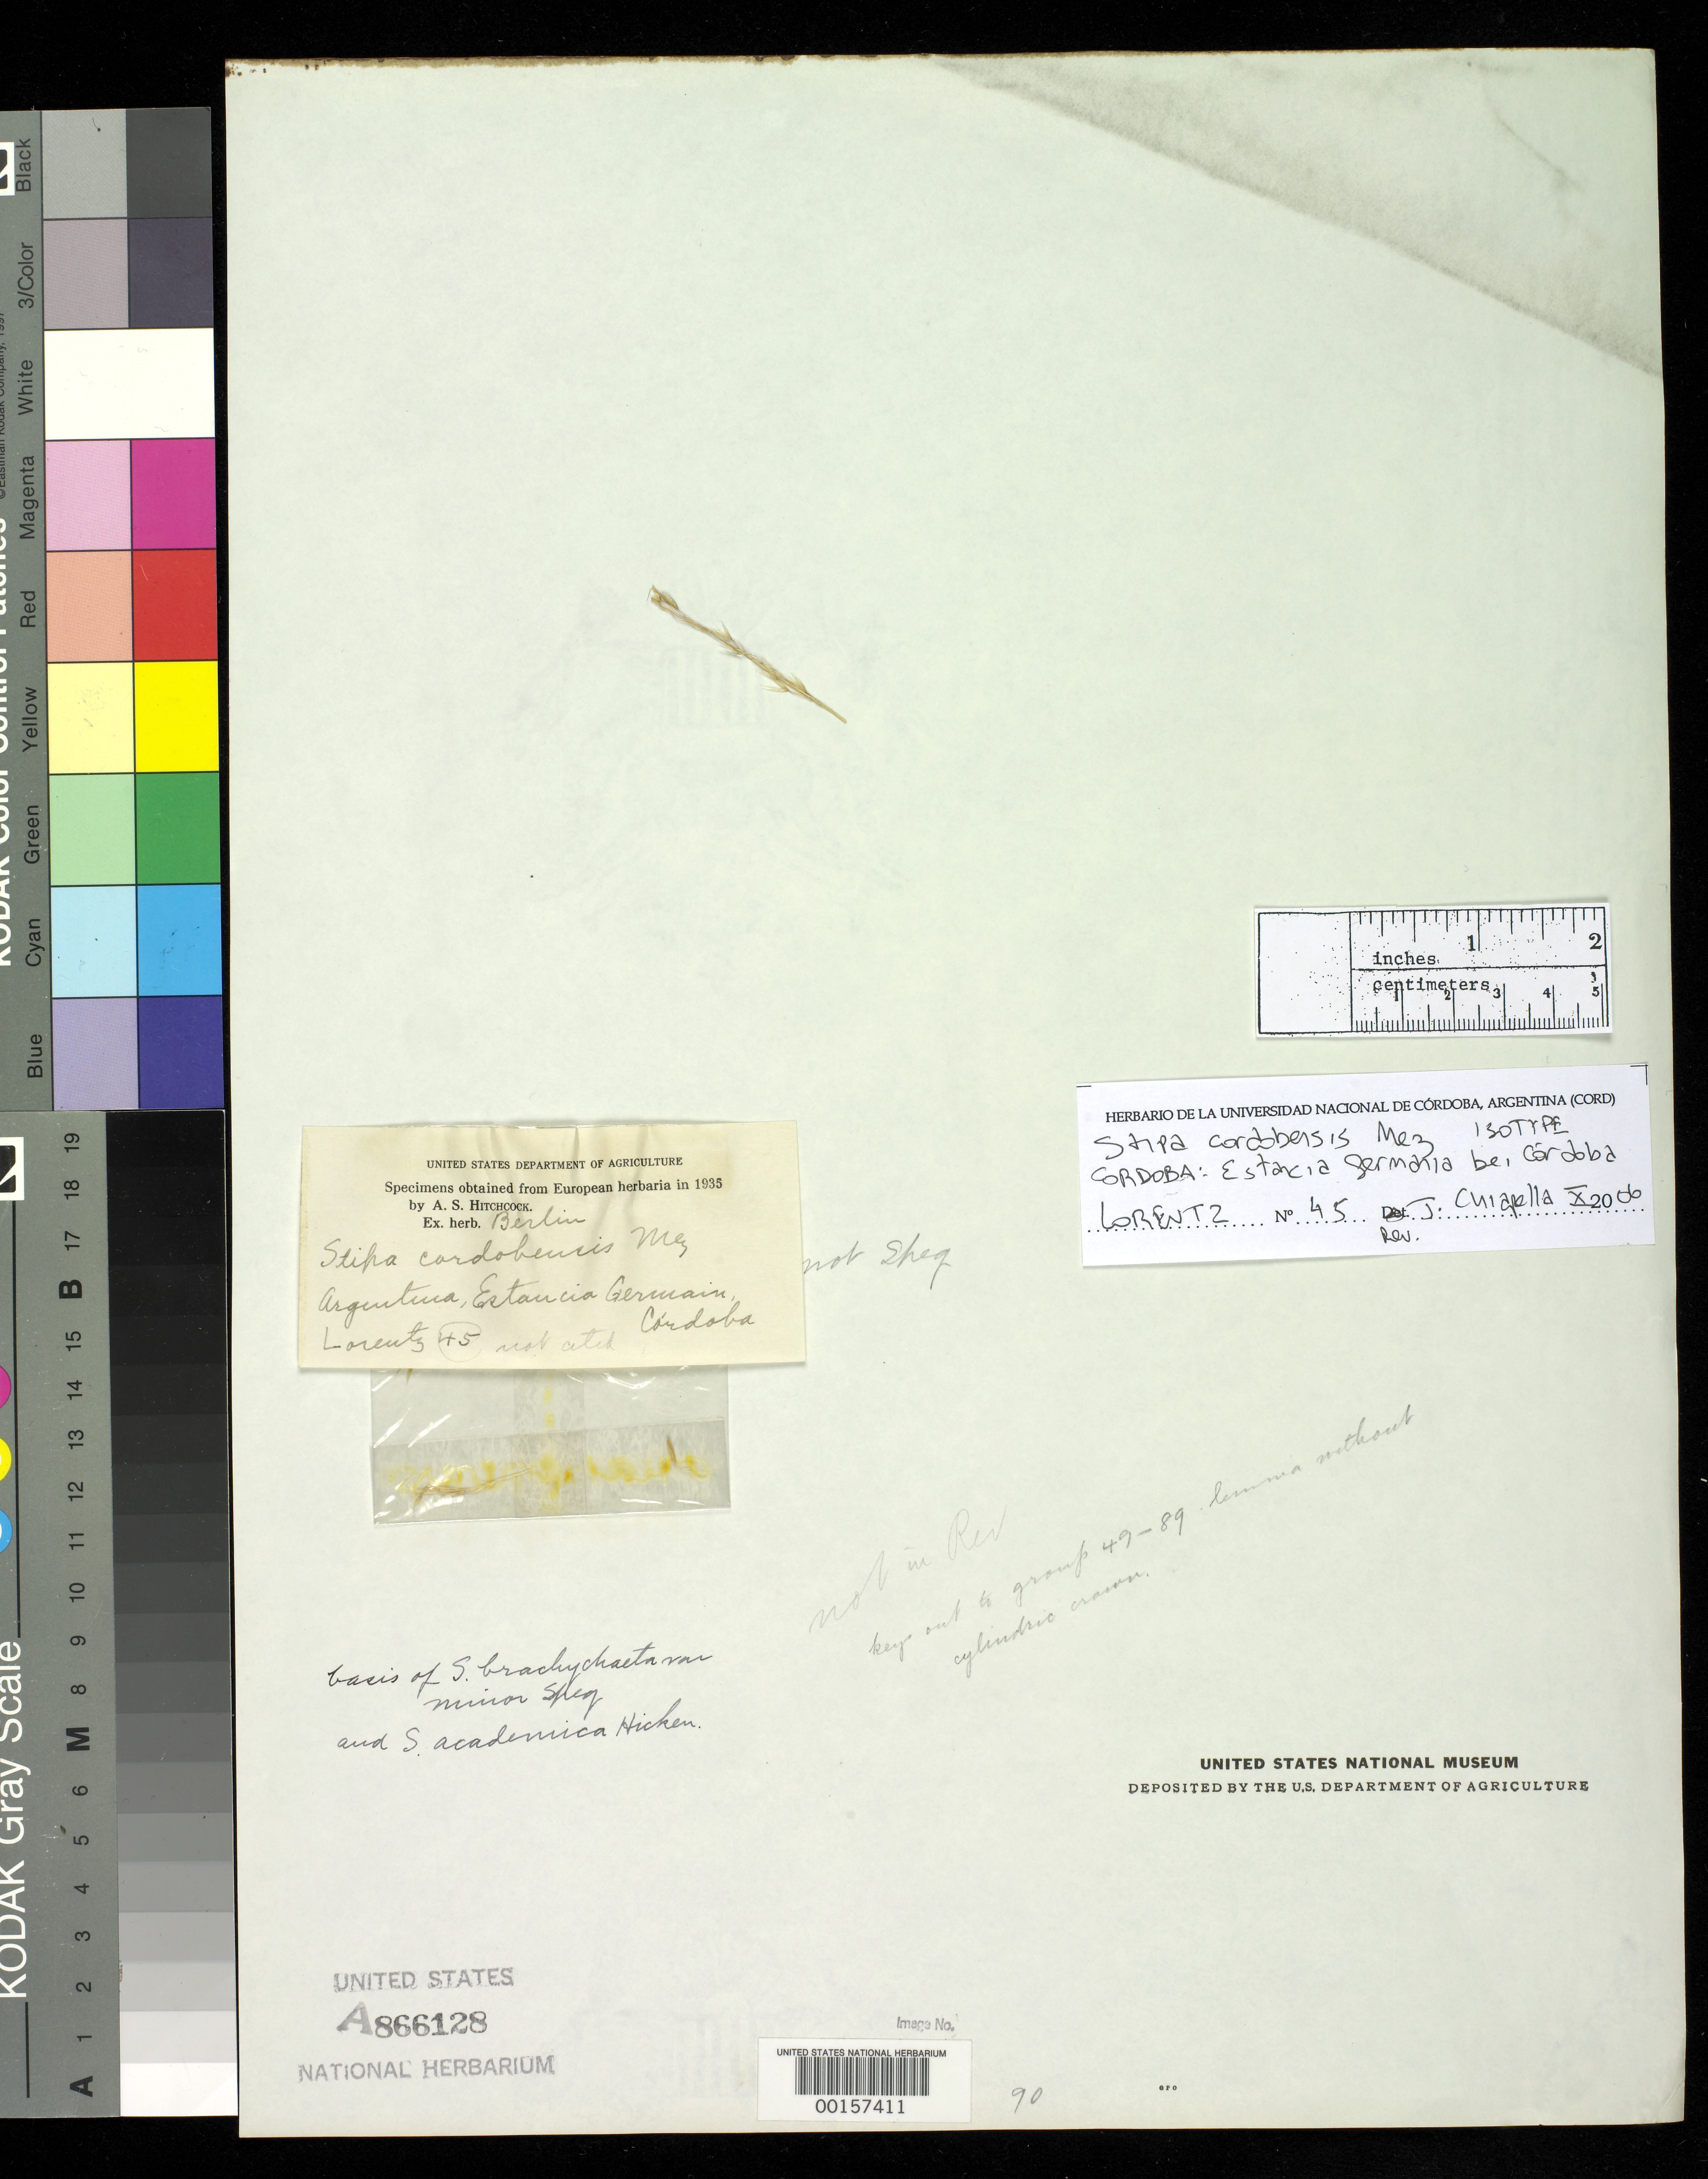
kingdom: Plantae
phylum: Tracheophyta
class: Liliopsida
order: Poales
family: Poaceae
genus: Stipa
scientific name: Stipa cordobensis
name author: Mez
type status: Isotype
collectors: P. G. Lorentz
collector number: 45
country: Argentina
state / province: Córdoba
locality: Estancia Germain.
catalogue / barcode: US 866128A